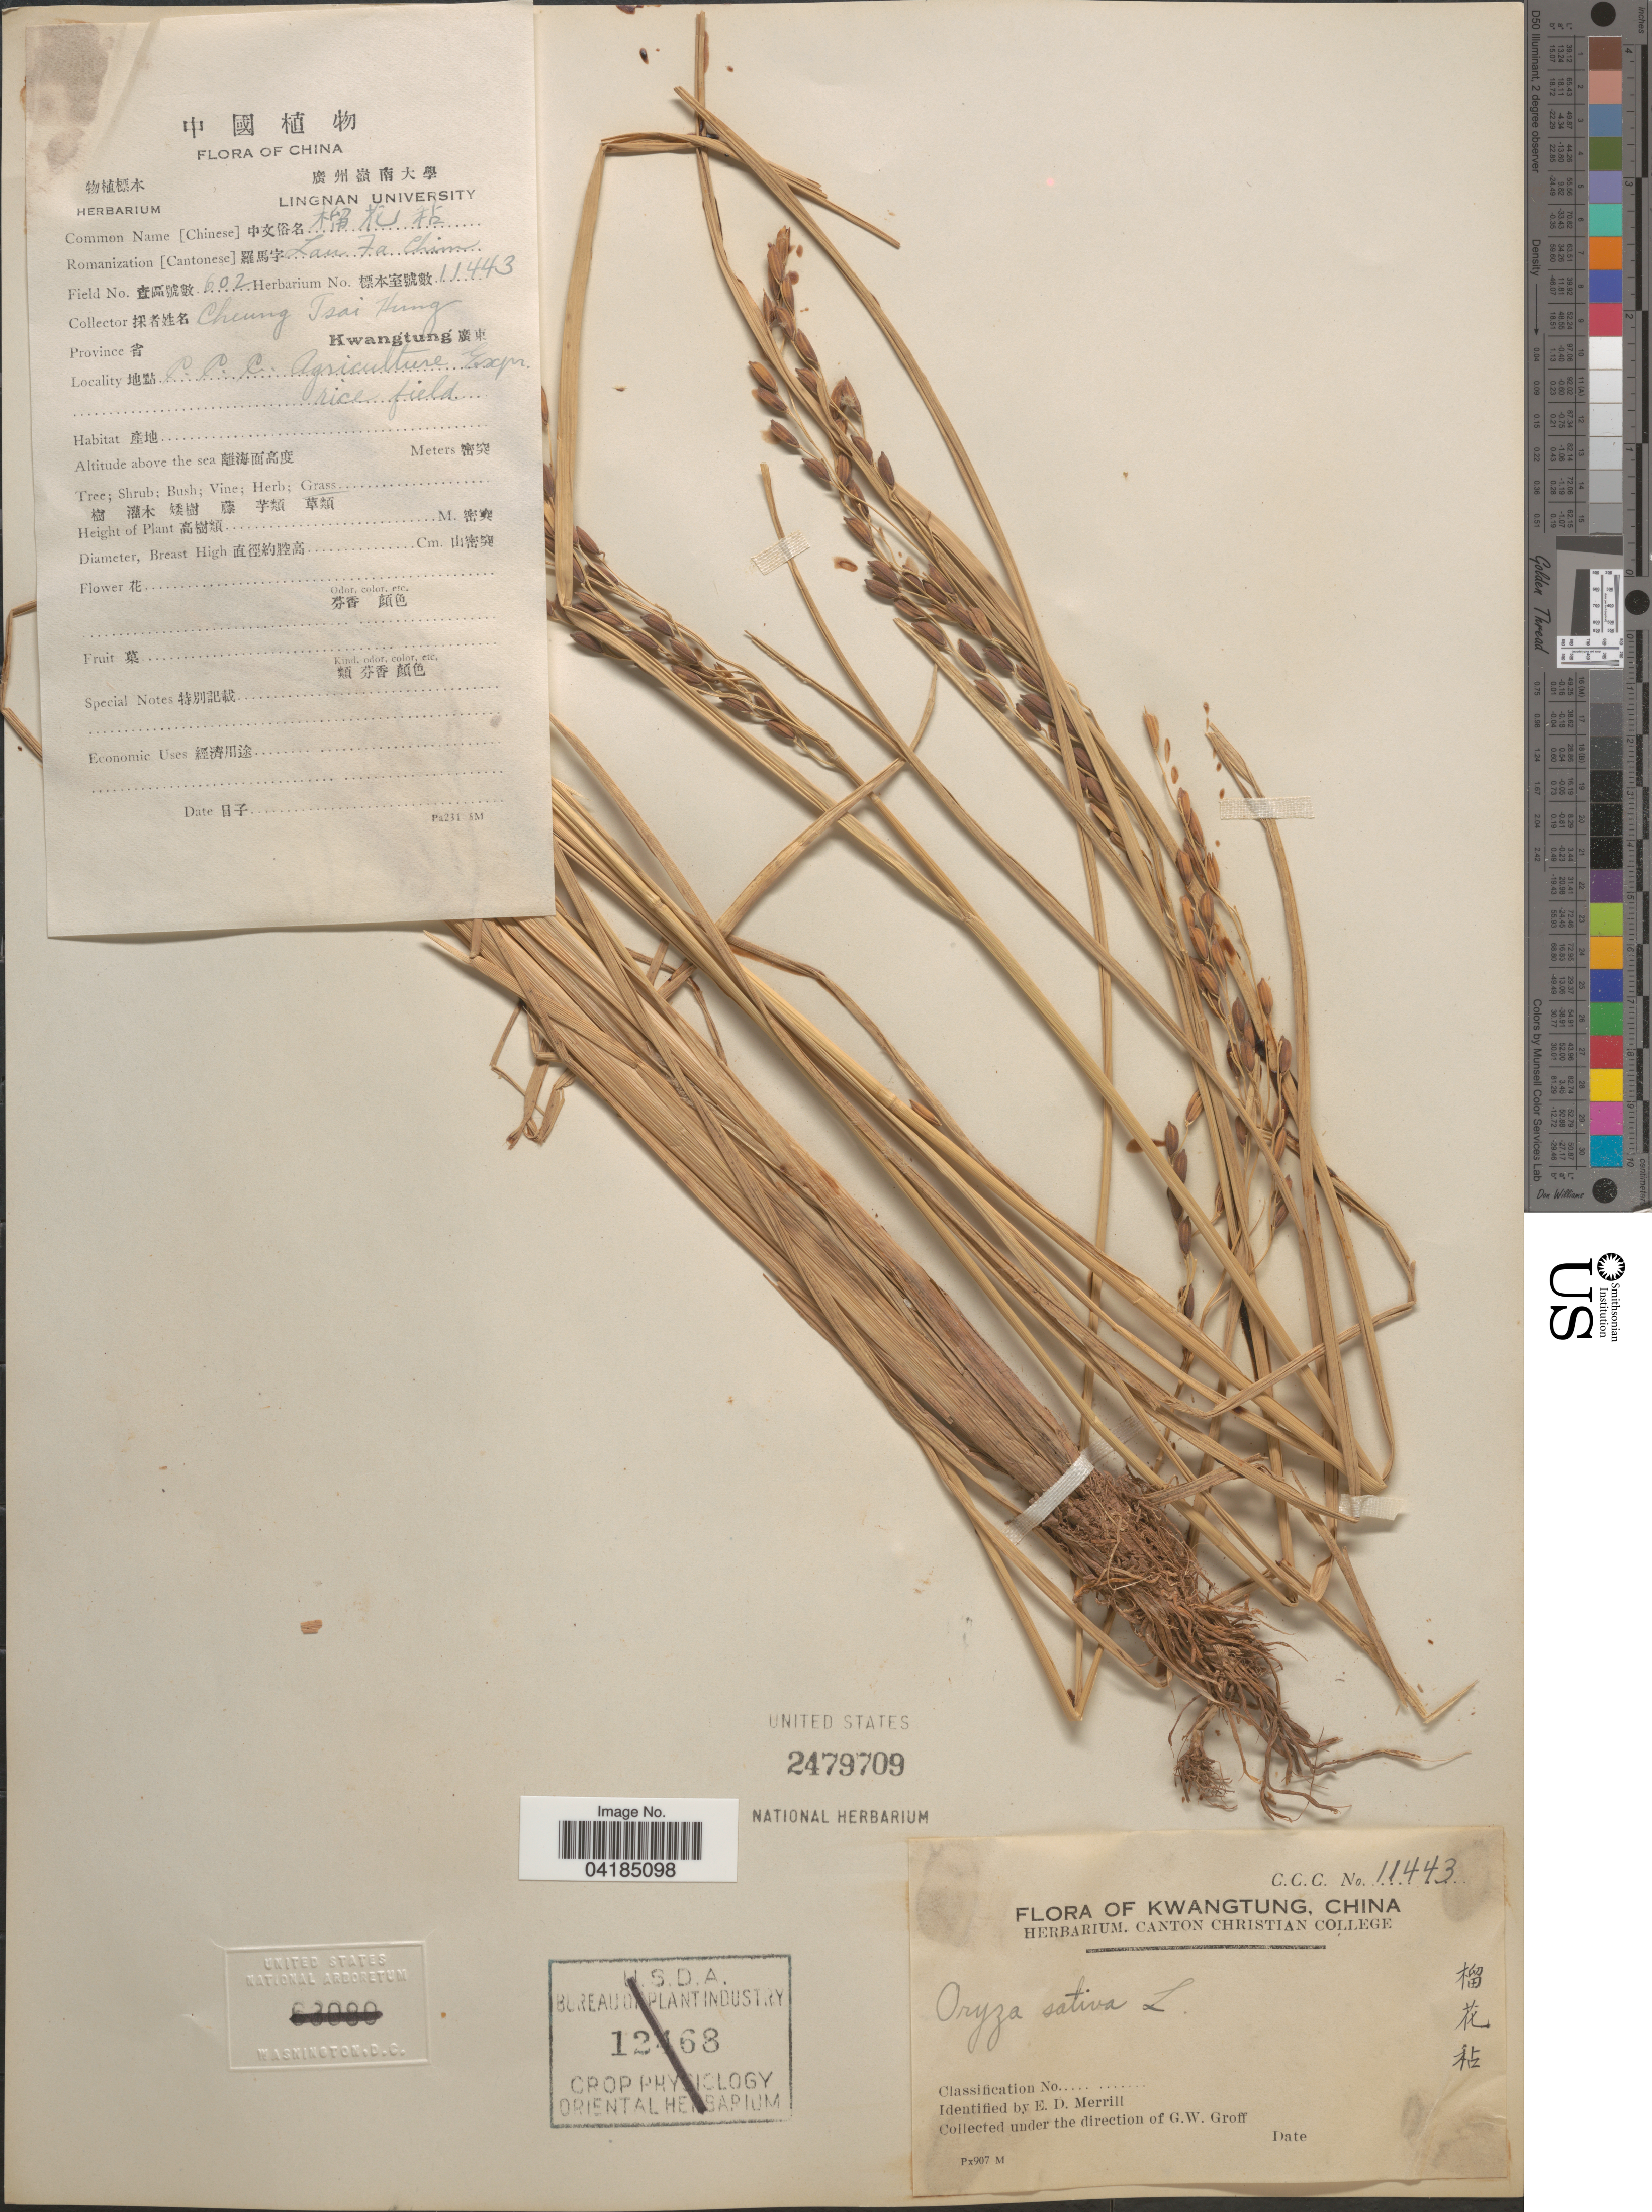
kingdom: Plantae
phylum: Tracheophyta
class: Liliopsida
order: Poales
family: Poaceae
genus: Oryza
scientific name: Oryza sativa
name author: L.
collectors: Cheung Tsai Hung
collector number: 602/1143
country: China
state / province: Guangdong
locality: Province Kwangtung. X. C.C.C. Agriculture Expr. rice field.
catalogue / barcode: US 2479709